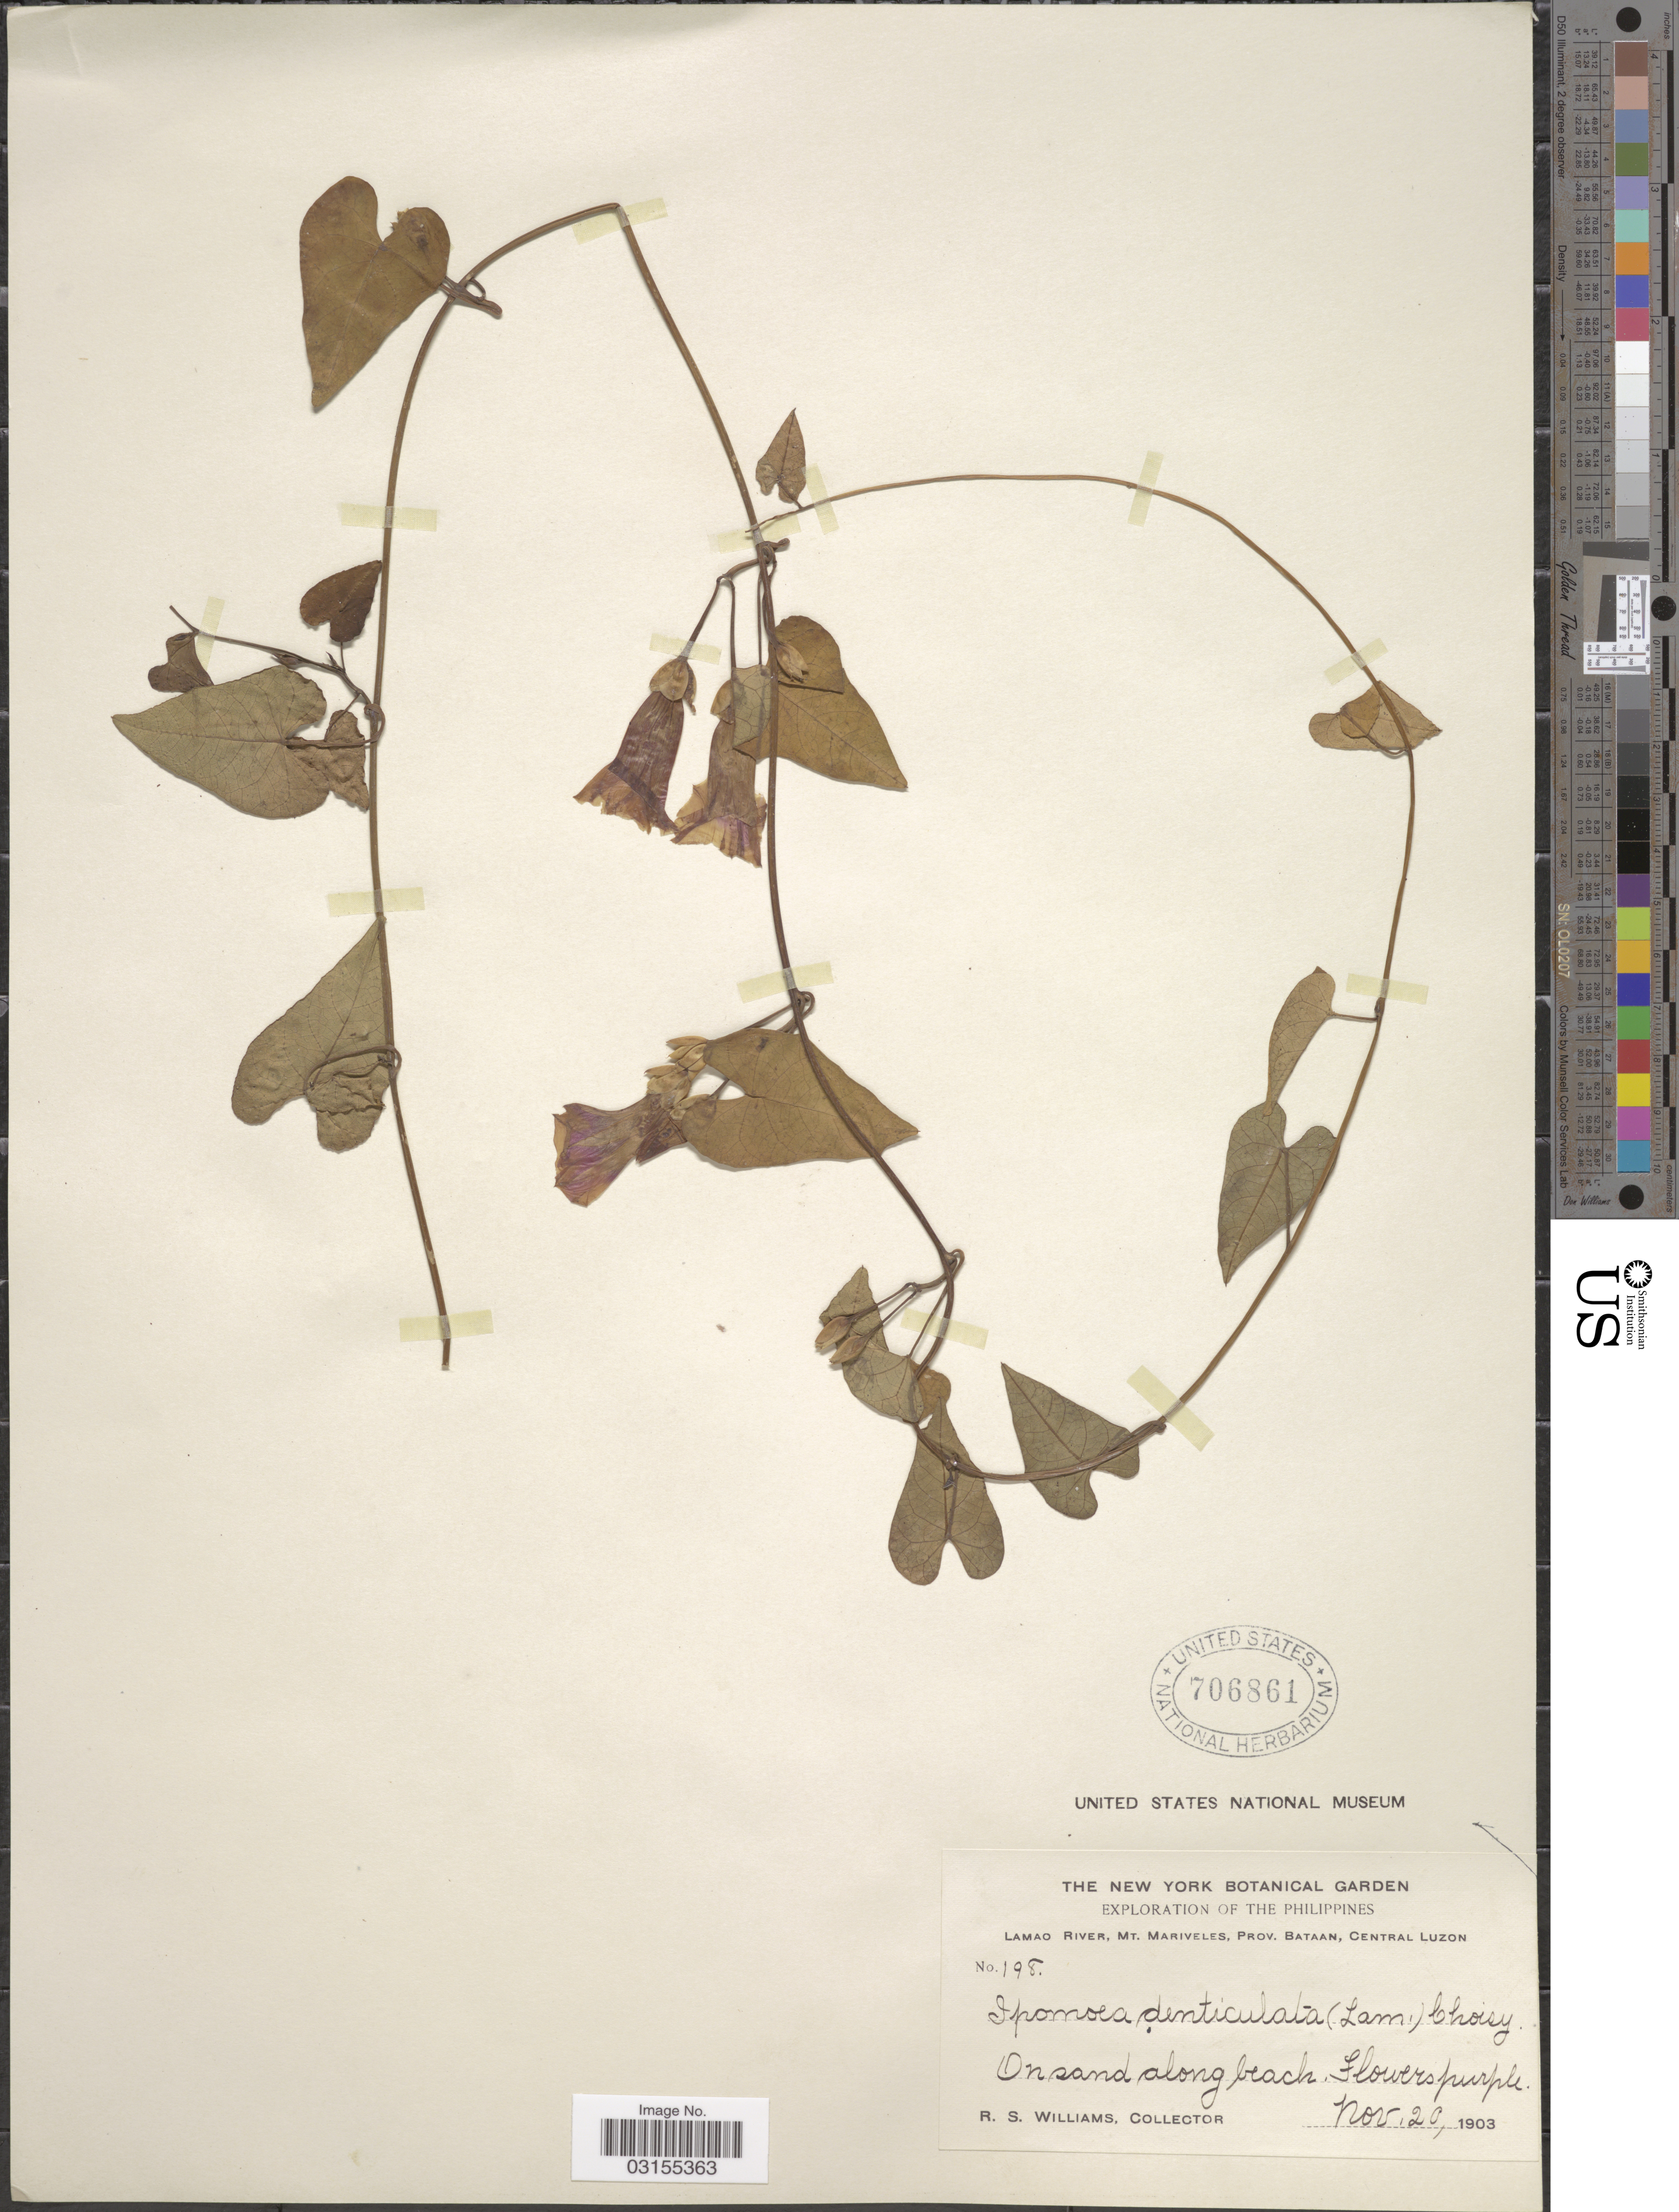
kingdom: Plantae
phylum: Tracheophyta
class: Magnoliopsida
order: Solanales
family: Convolvulaceae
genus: Ipomoea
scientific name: Ipomoea littoralis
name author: Blume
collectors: R. S. Williams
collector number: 198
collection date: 1903-11-20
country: Philippines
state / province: Central Luzon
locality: Lamao River, Mt. Mariveles, Prov. Bataan, Central Luzon. On sand along beach.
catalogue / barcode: US 706861